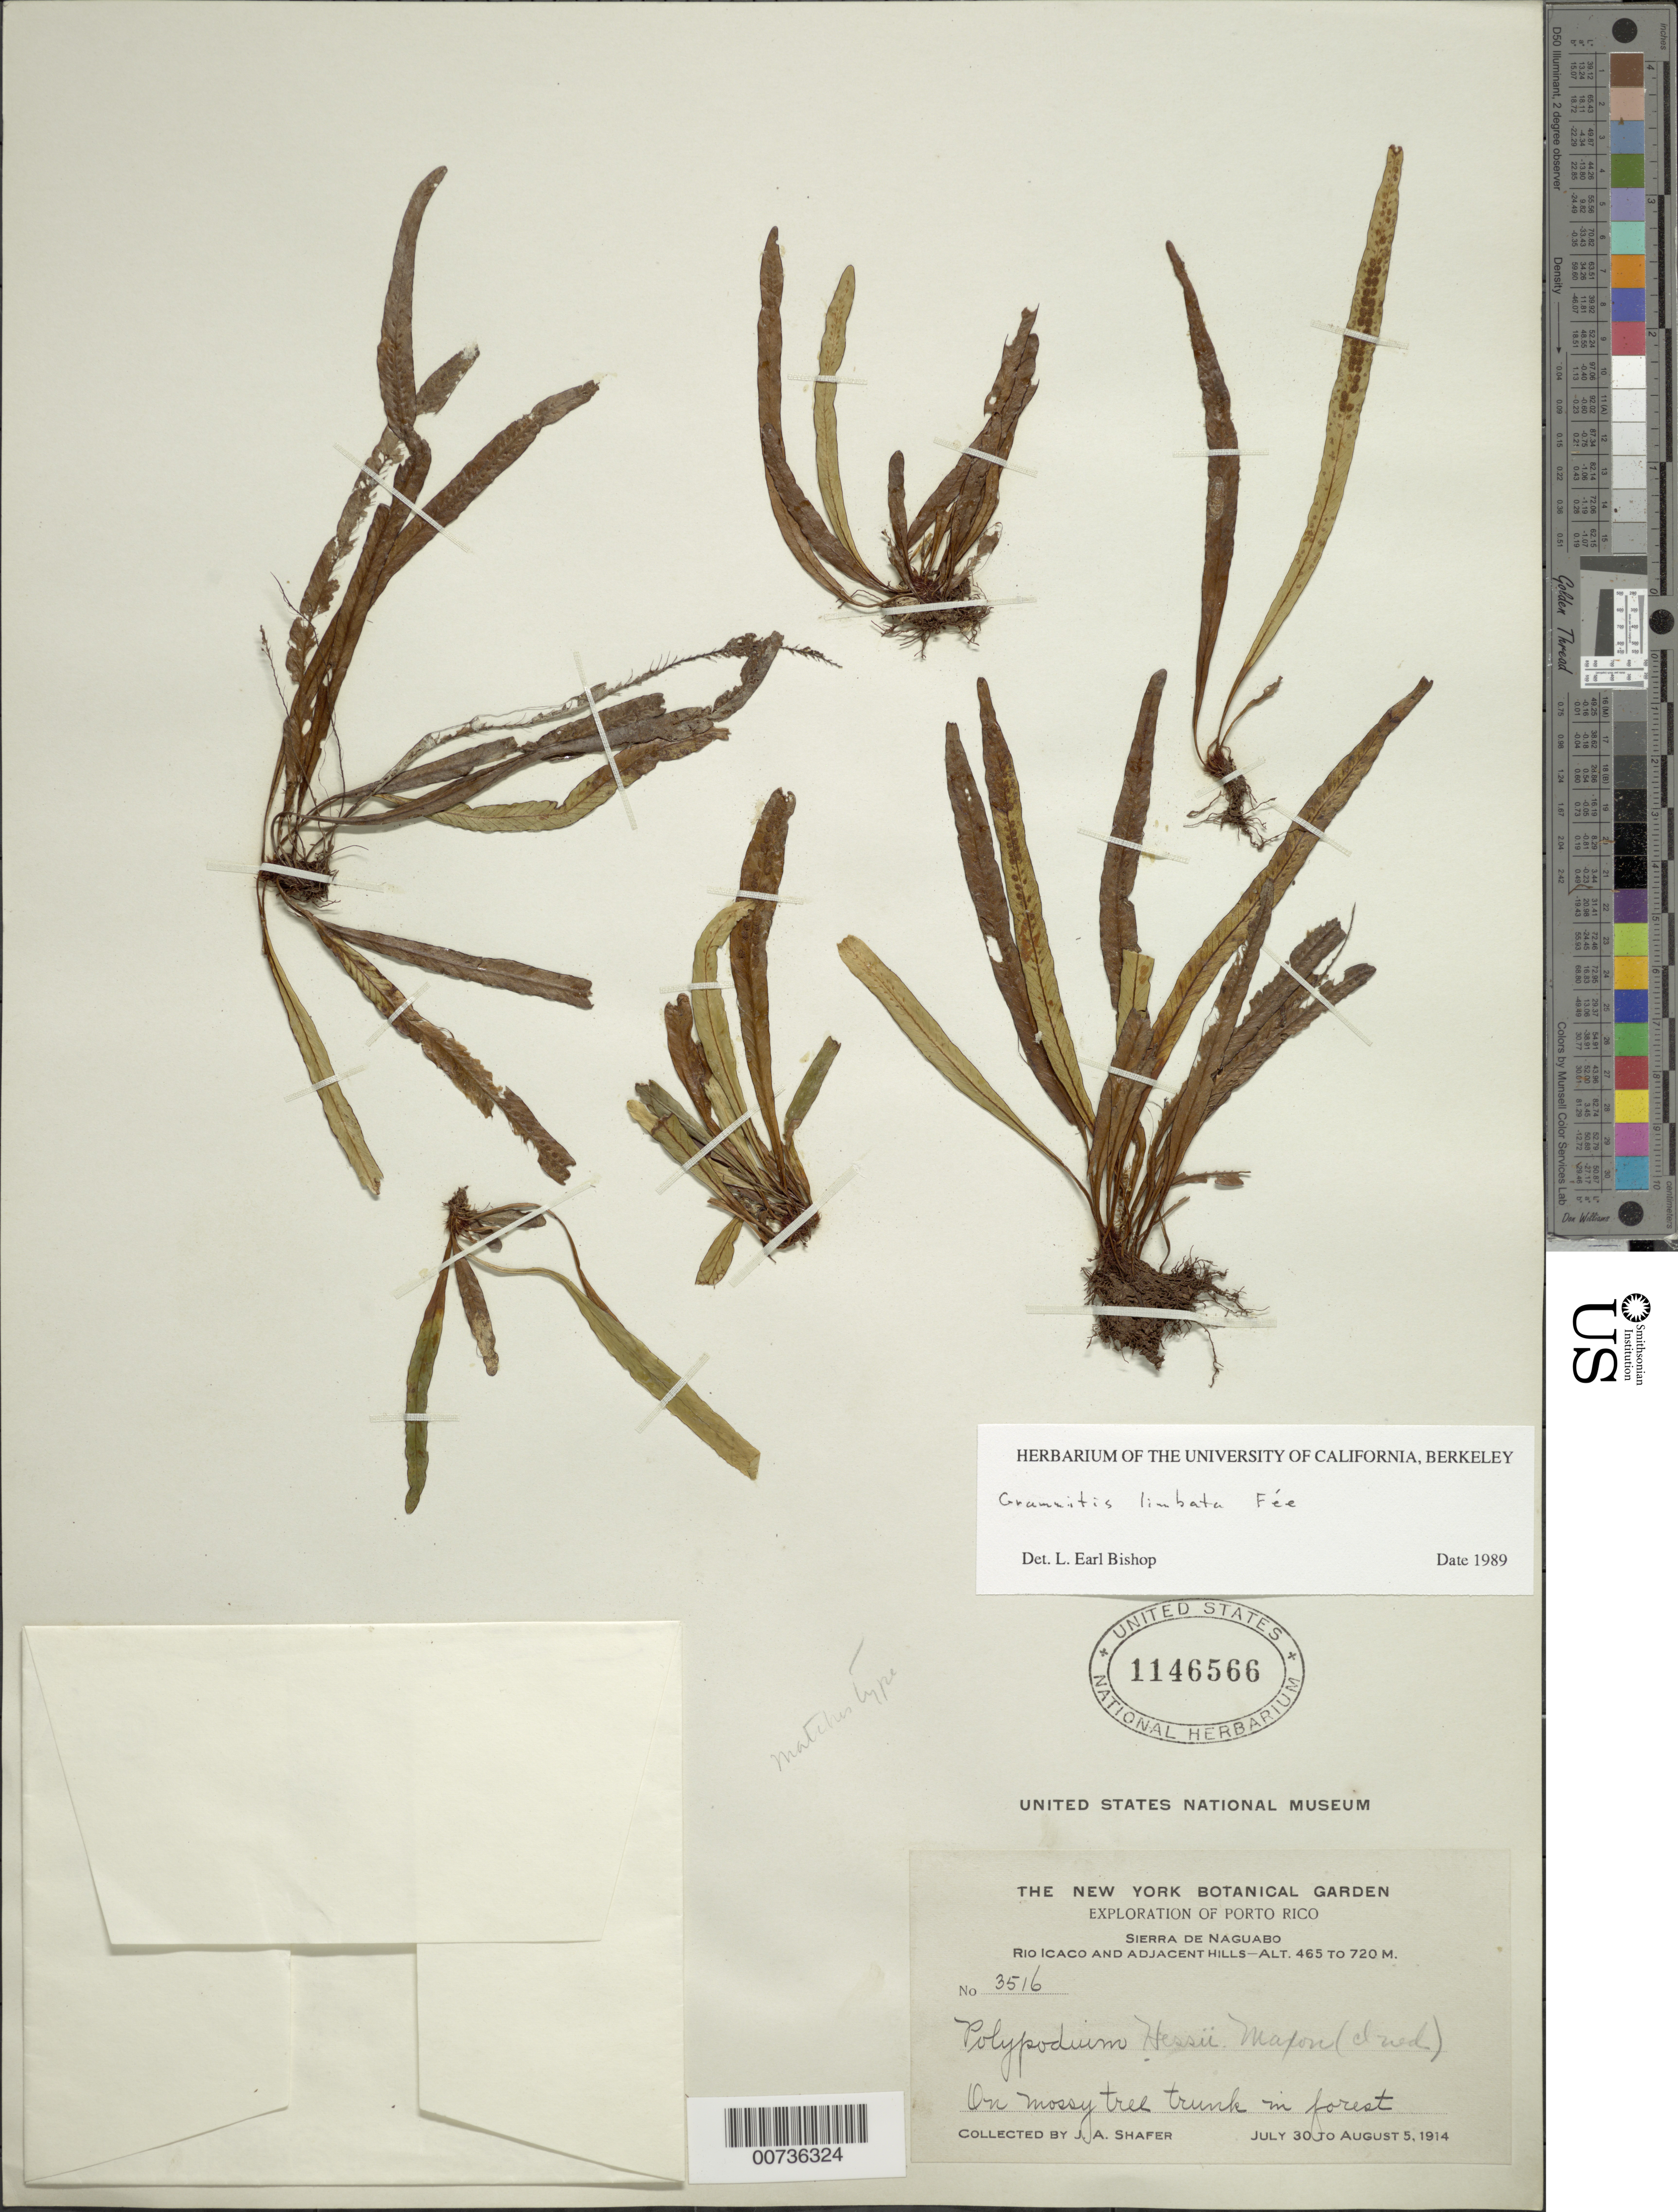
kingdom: Plantae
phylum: Tracheophyta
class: Polypodiopsida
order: Polypodiales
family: Polypodiaceae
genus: Grammitis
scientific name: Grammitis limbata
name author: Fée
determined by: Earl, L.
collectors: J. A. Shafer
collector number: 3516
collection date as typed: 30 Jul 1914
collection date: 1914-07-30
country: Puerto Rico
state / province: Naguabo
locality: Sierra de Naguabo, Rio Icaco and Adjacent Hills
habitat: On mossy tree trunk in forest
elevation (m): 465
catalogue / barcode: US 1146566